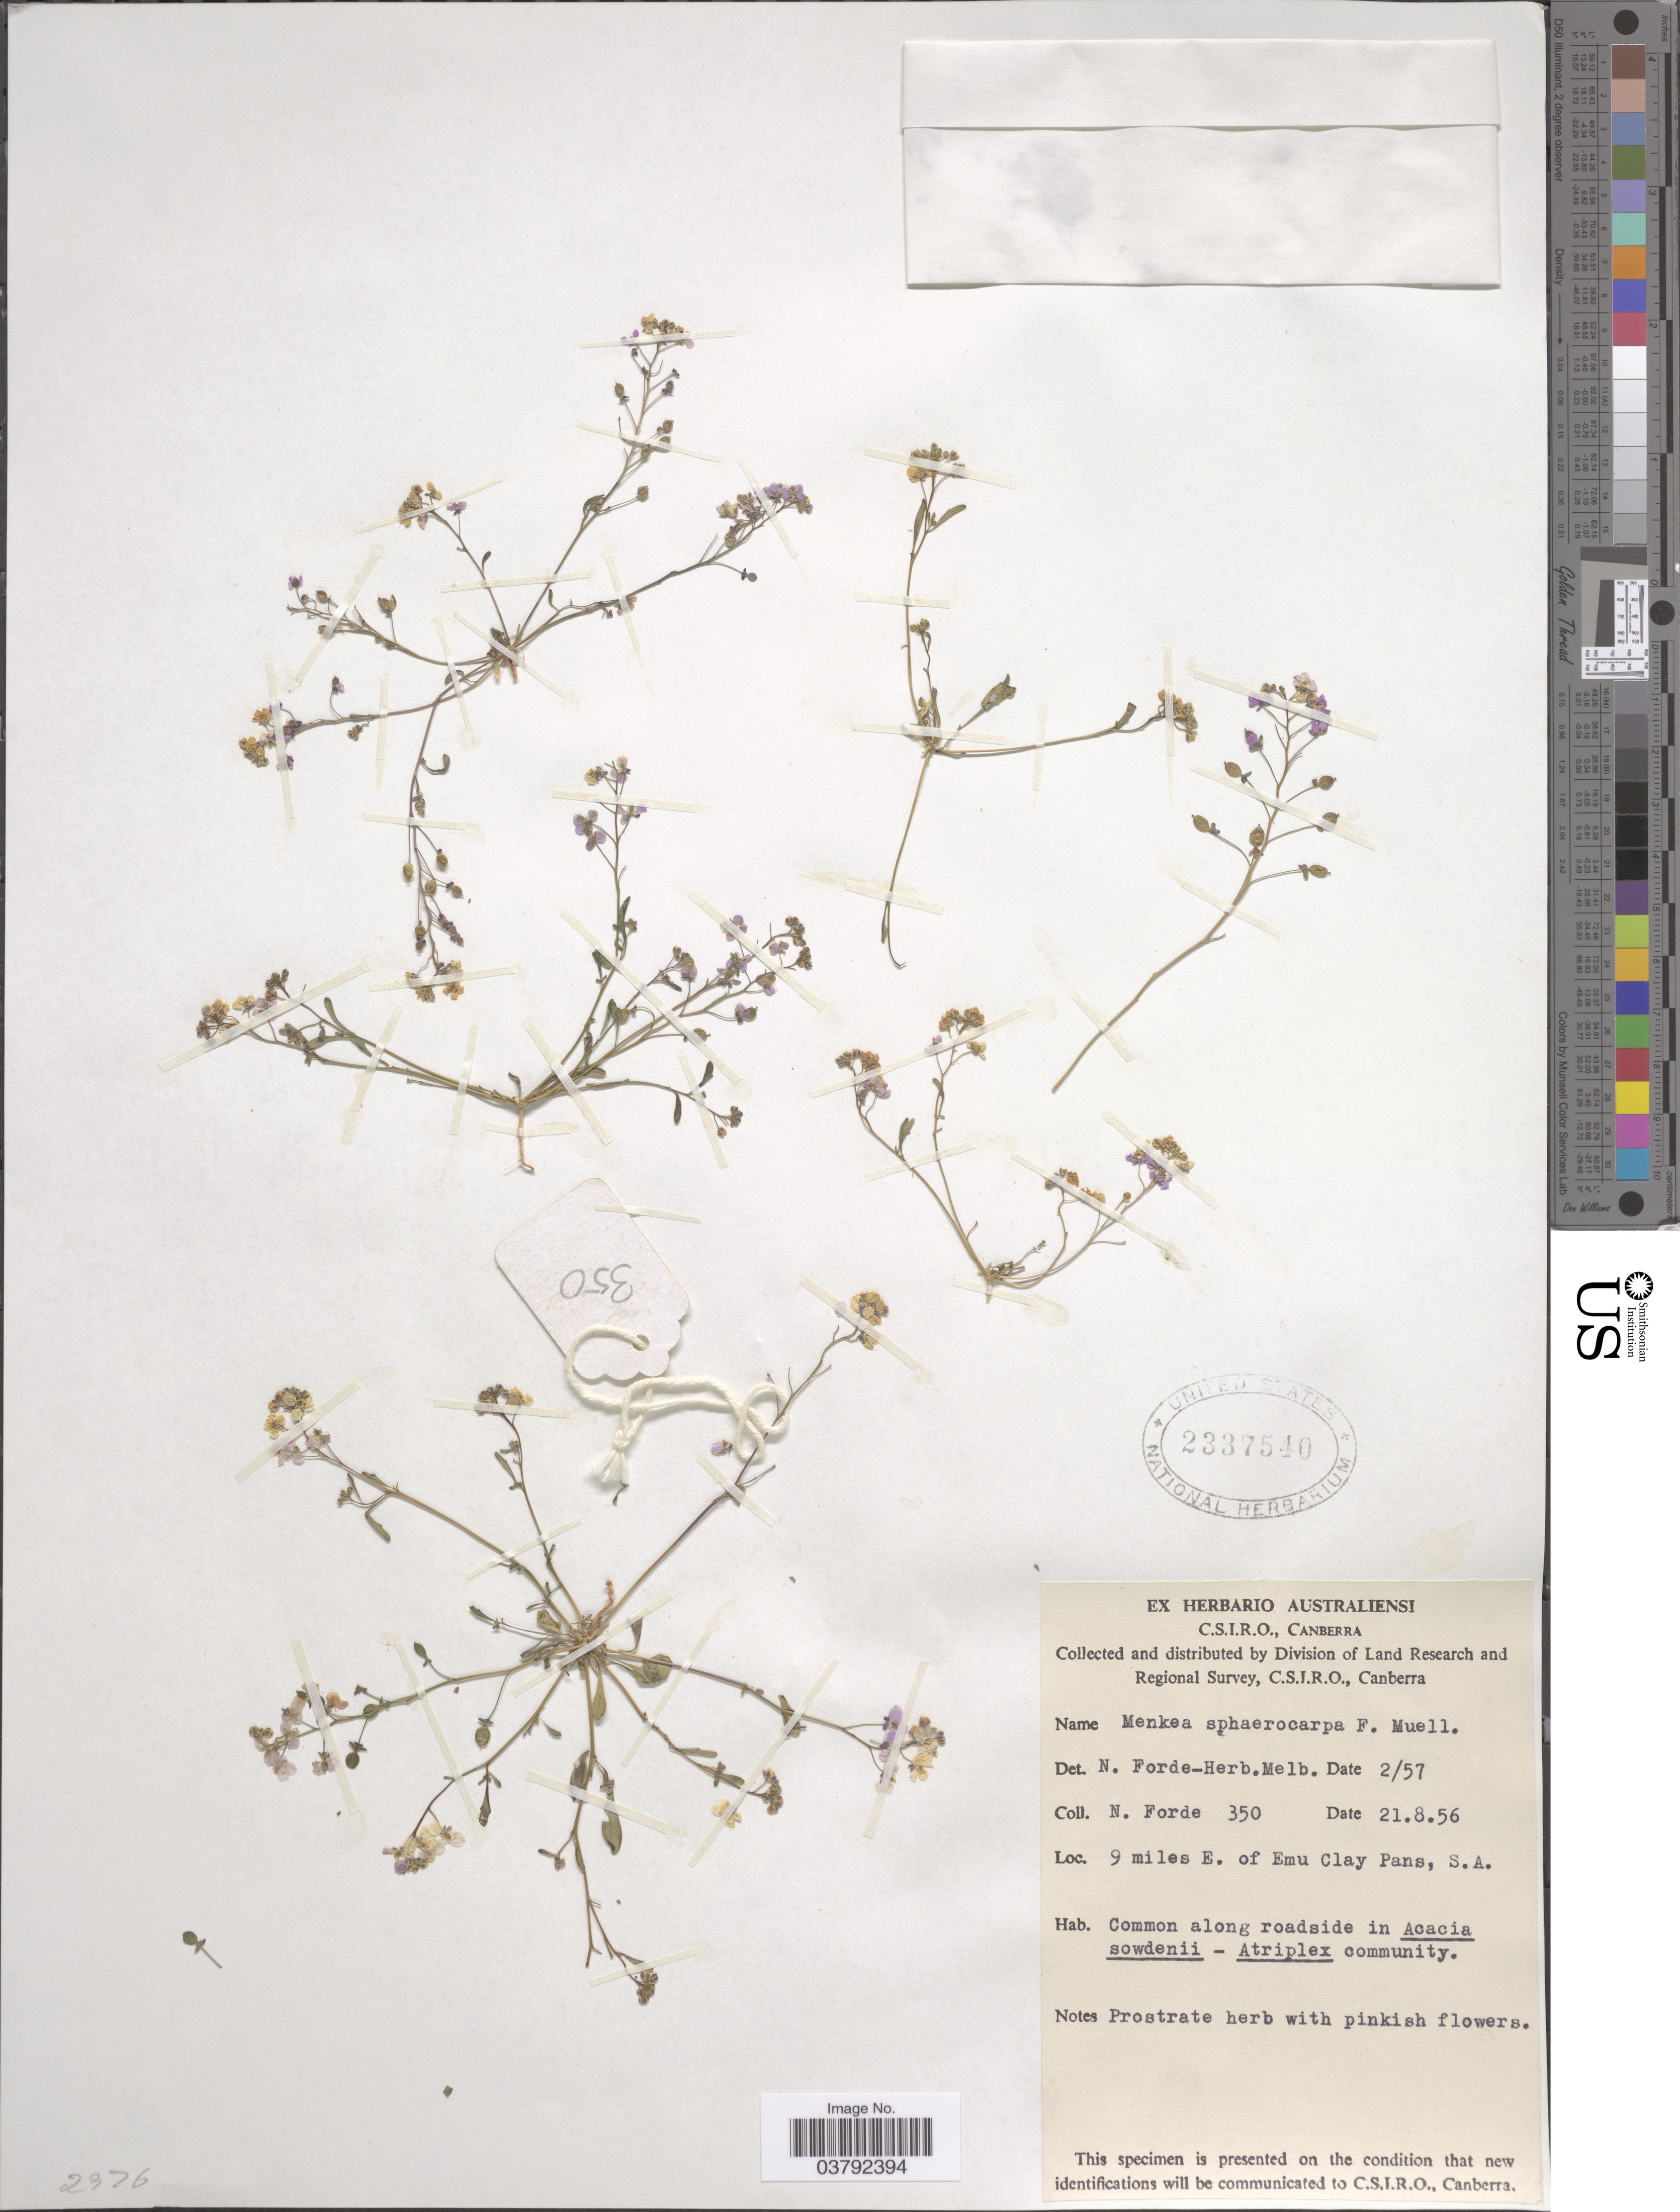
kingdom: Plantae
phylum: Tracheophyta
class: Magnoliopsida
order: Brassicales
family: Brassicaceae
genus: Menkea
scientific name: Menkea sphaerocarpa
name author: F. Mull.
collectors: N. Forde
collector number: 350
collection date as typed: Transcribed d/m/y: 21/8/56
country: Australia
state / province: South Australia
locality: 9 miles E. of Emu Clay Pans.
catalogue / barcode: US 2337540